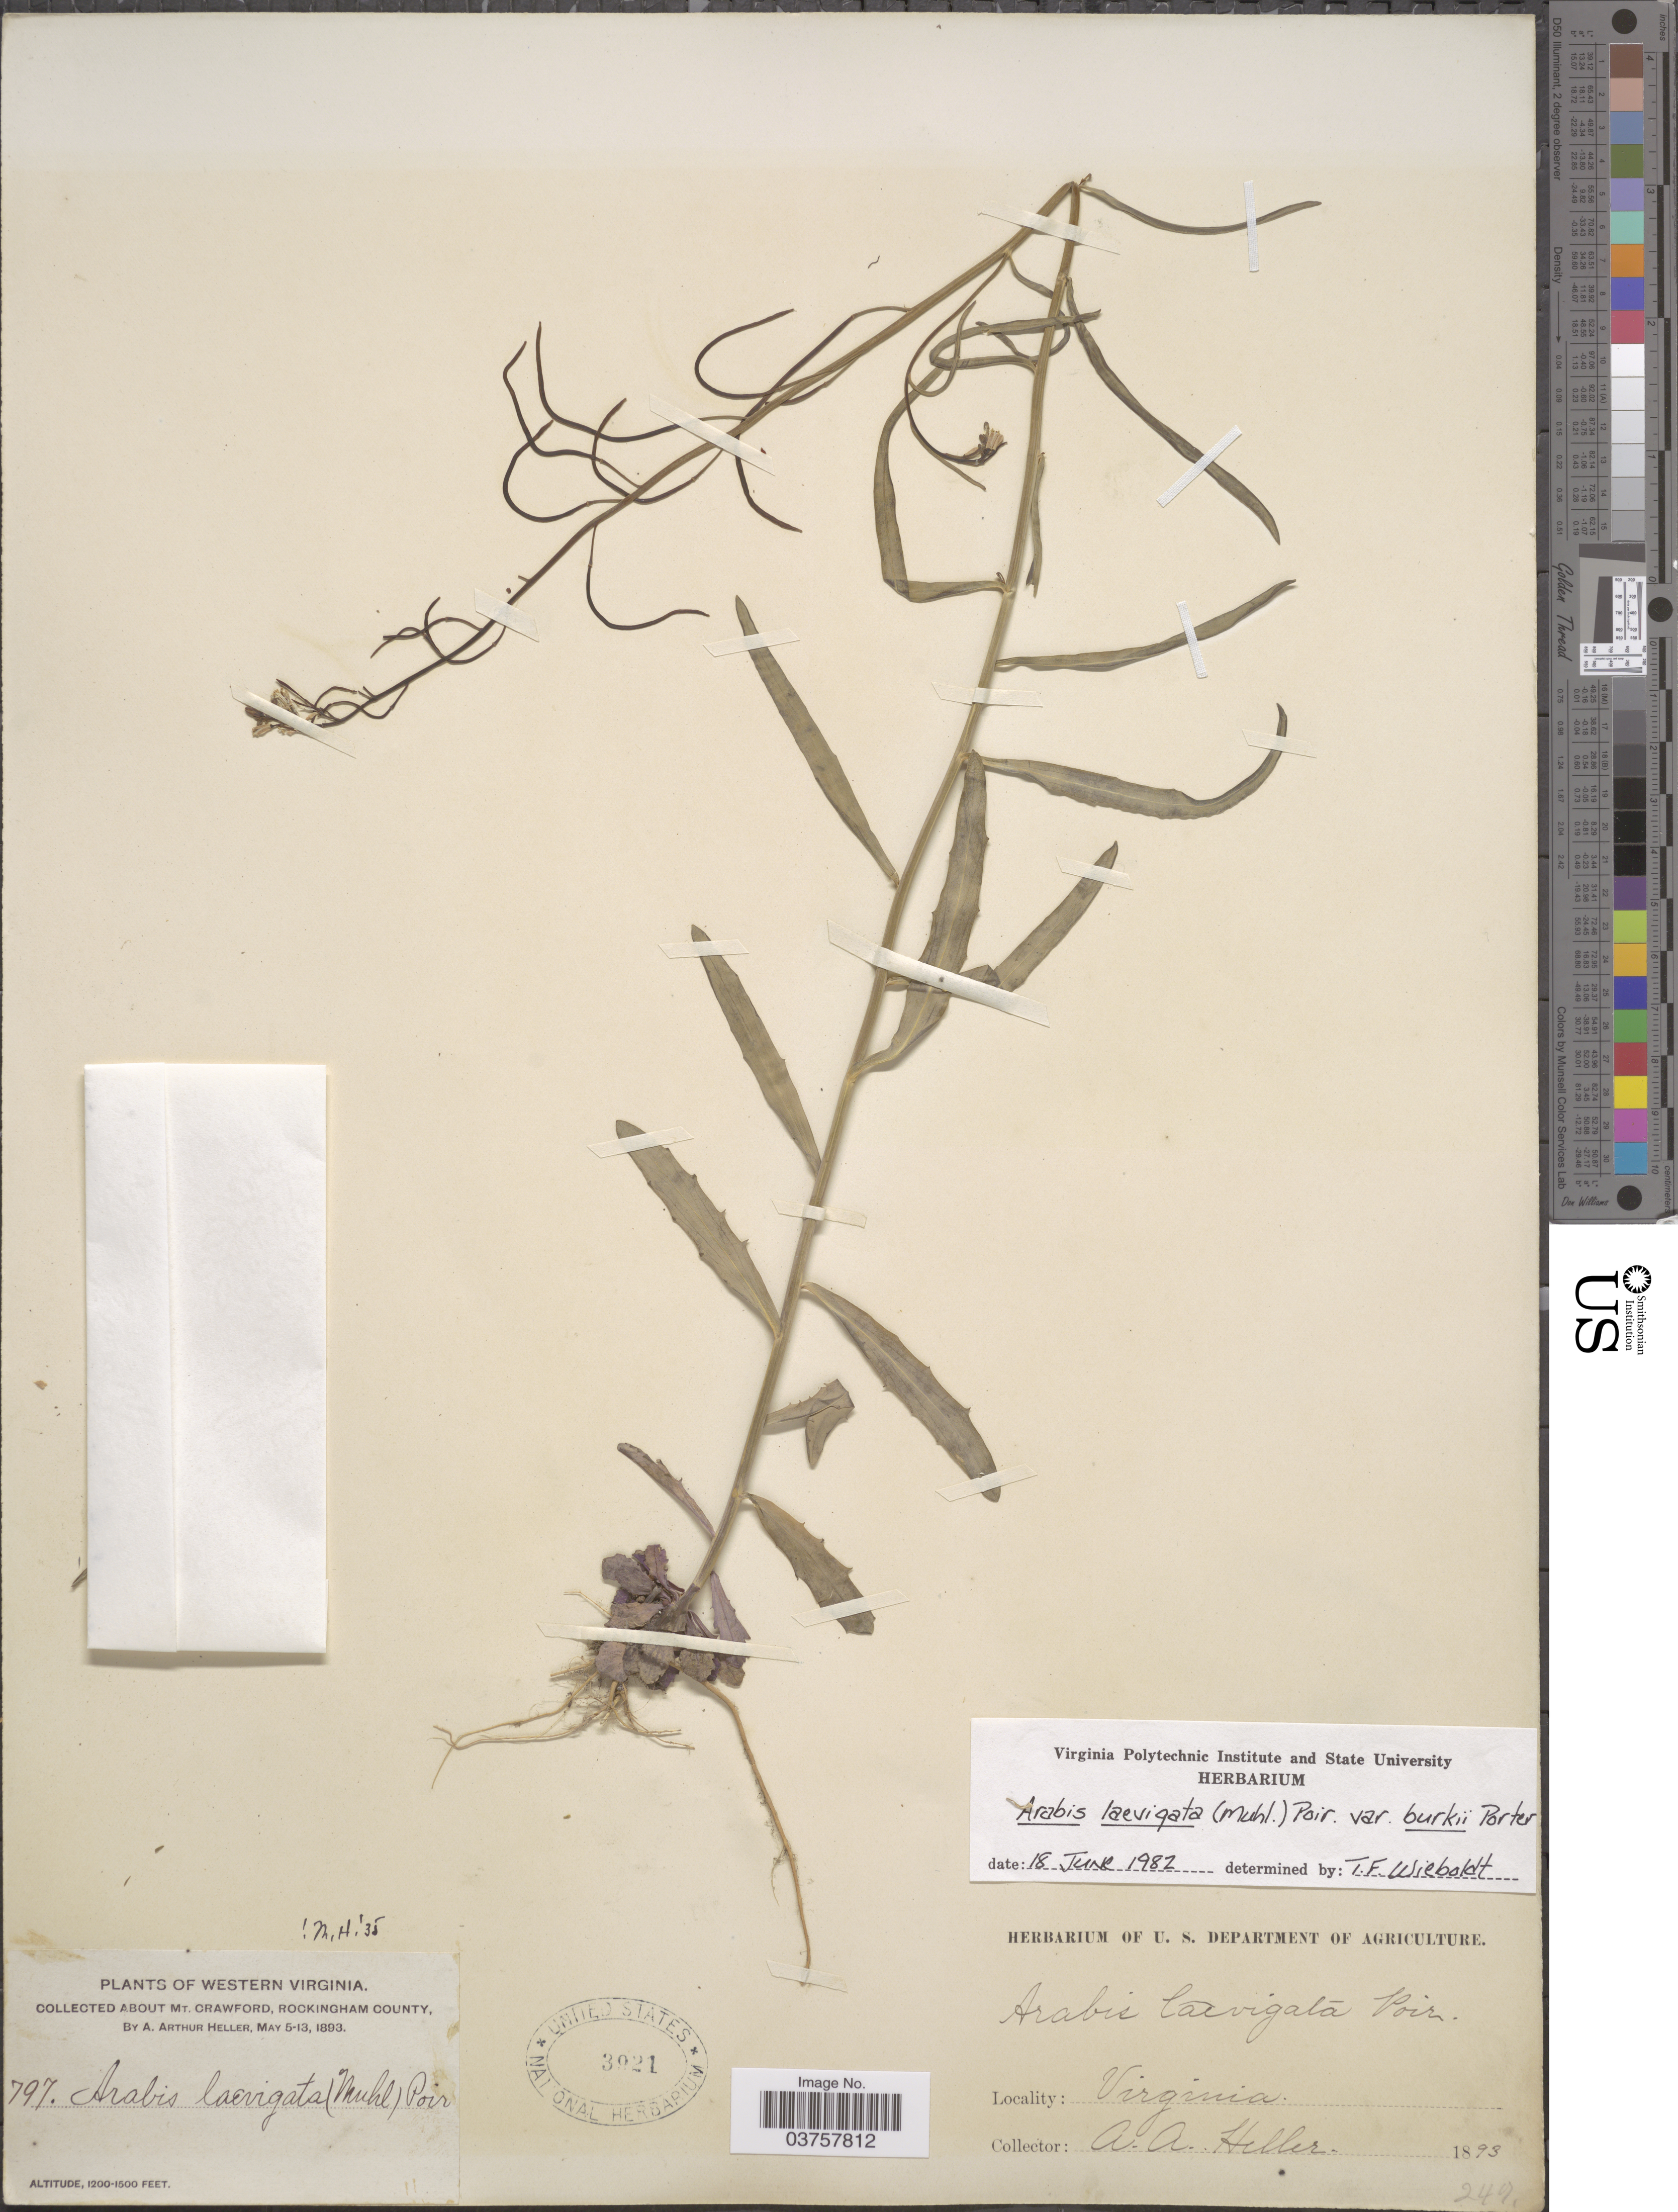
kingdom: Plantae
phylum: Tracheophyta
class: Magnoliopsida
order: Brassicales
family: Brassicaceae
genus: Arabis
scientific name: Arabis laevigata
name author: (Muhl. ex Willd.) Poir.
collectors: A. A. Heller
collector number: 797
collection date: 1893-05-05/1893-05-13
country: United States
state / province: Virginia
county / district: Rockingham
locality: Western Virginia. About Mt. Crawford, Rockingham County.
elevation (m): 366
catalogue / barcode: US 3921